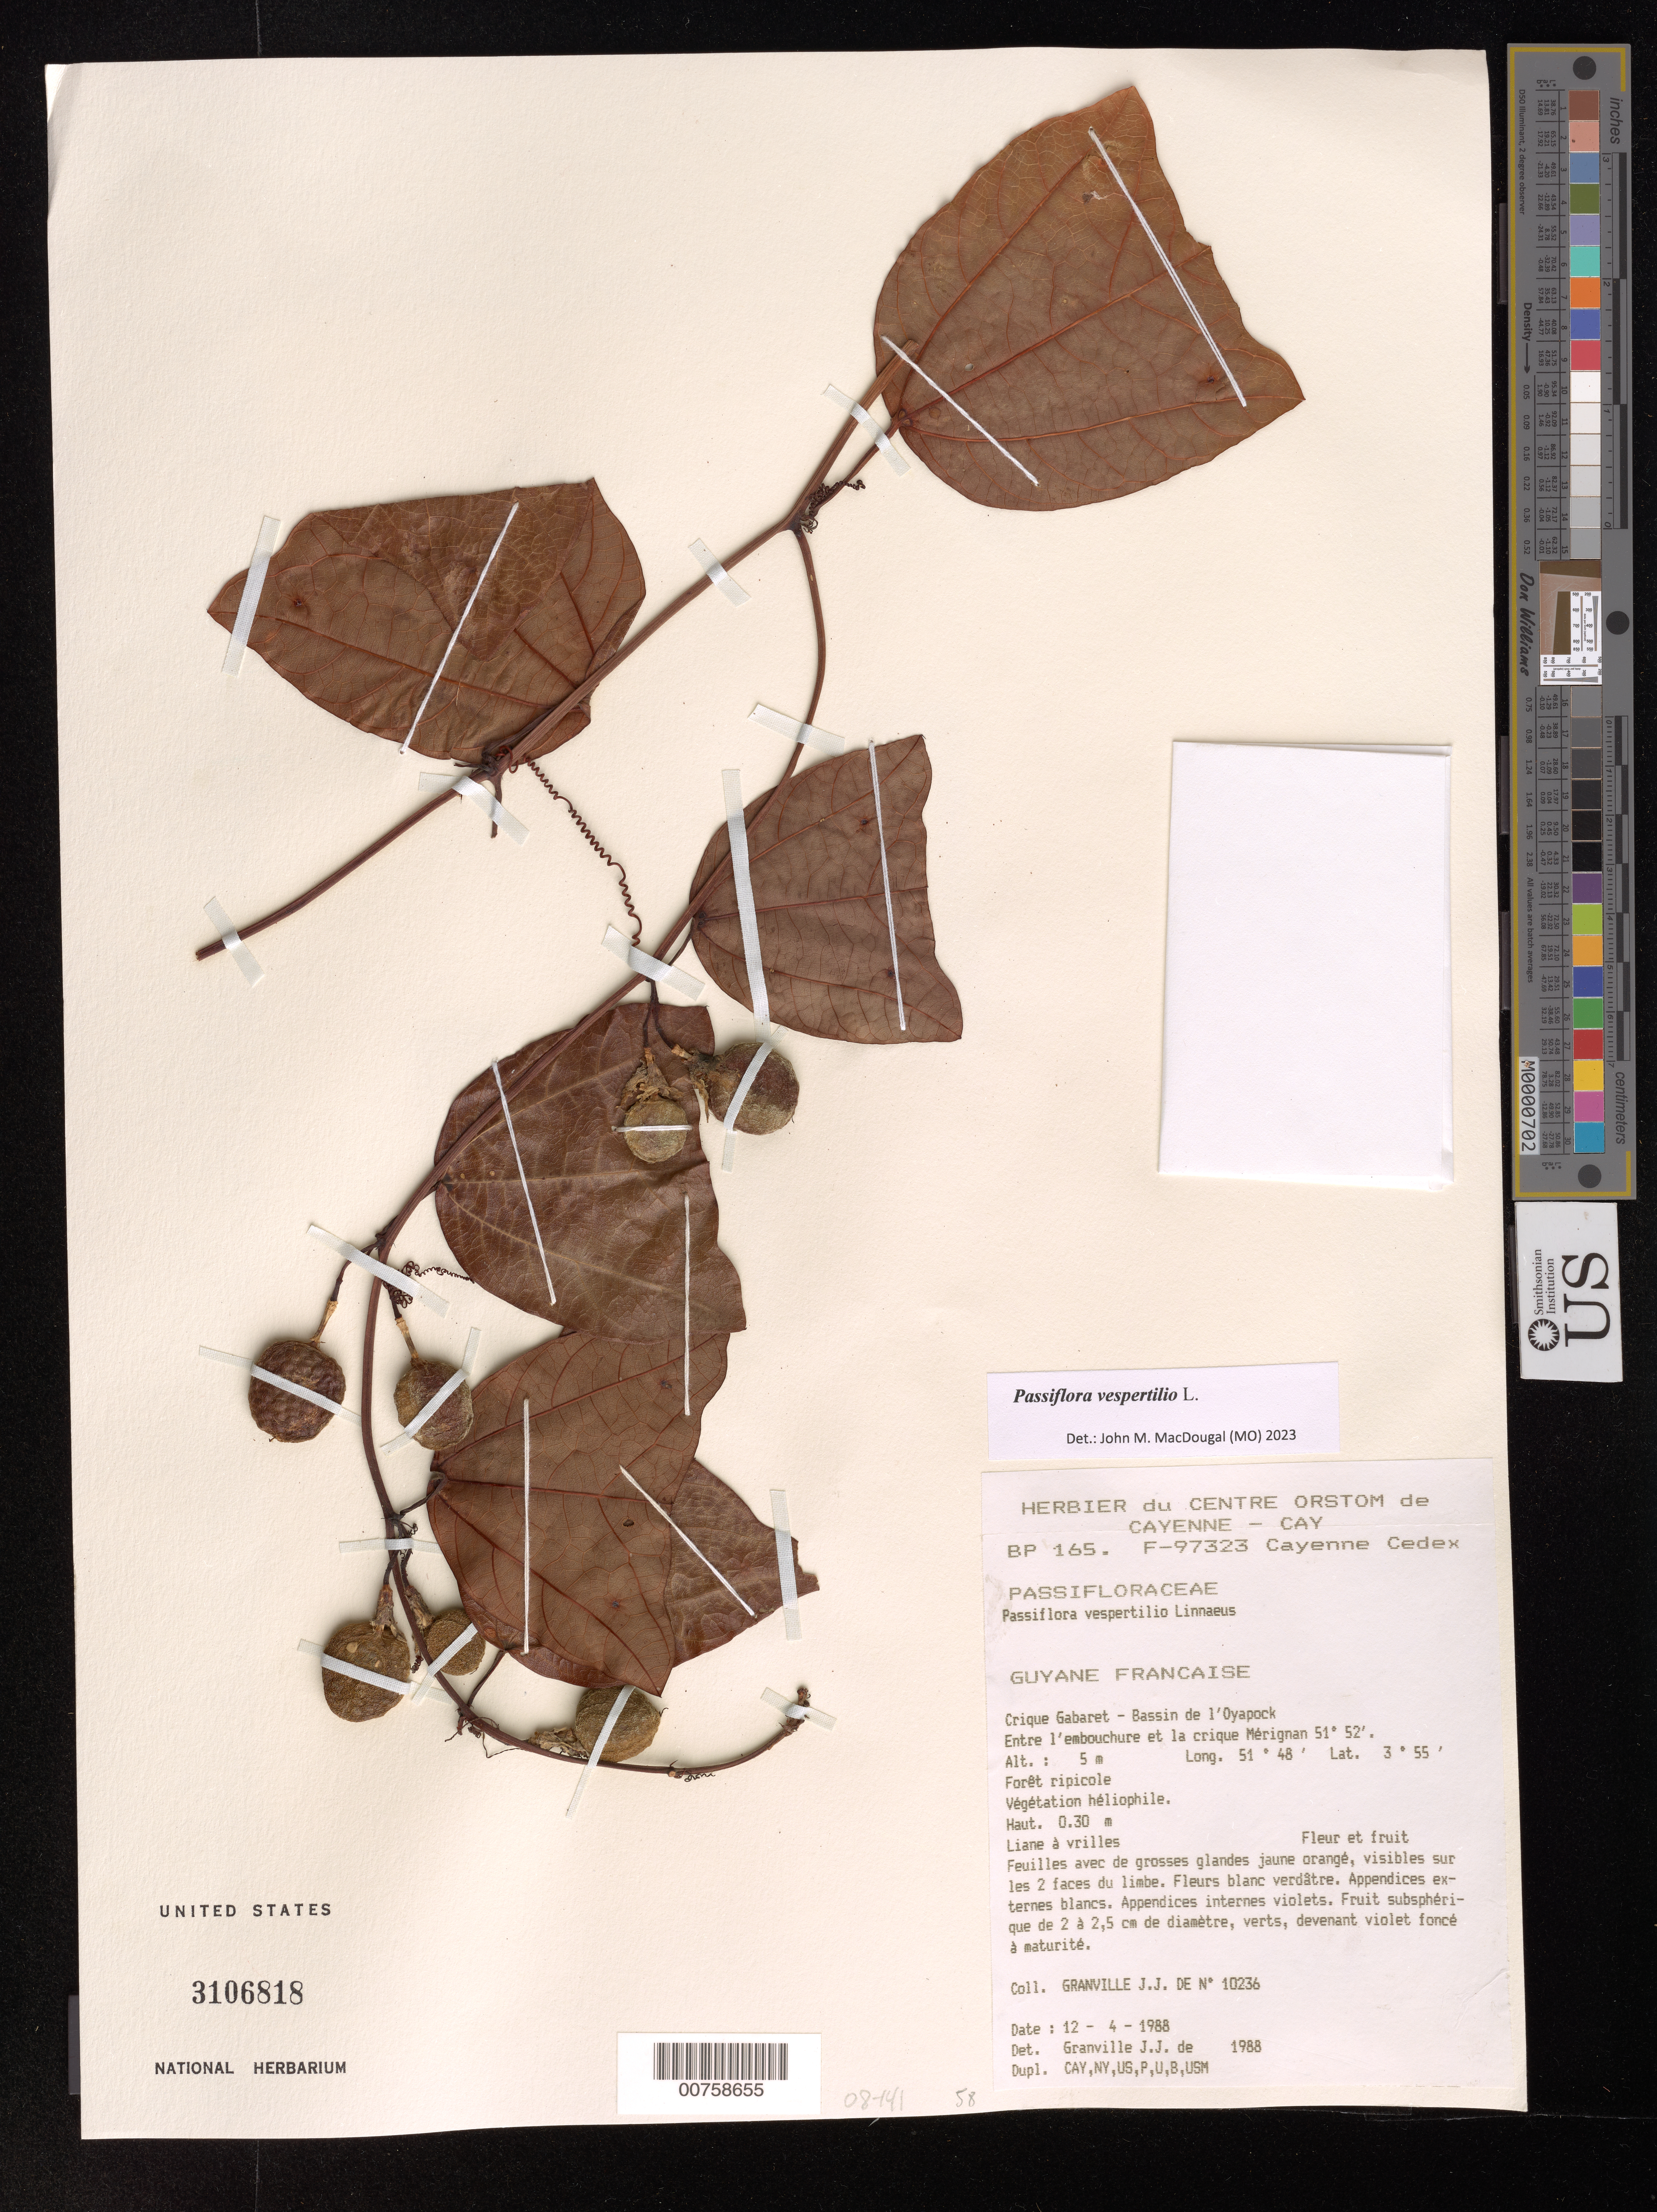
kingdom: Plantae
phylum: Tracheophyta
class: Magnoliopsida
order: Malpighiales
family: Passifloraceae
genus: Passiflora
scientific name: Passiflora vespertilio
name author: L.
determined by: Granville, J. J. de, (CAY), Institut de Recherche pour le Developpement (IRD) (FRENCH GUIANA)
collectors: J.-J. de Granville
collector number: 10236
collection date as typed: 12-Apr-88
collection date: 1988-04-12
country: French Guiana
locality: Crique Gabaret, Bassin de l'Oyapock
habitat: Vegetation heliophile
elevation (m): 5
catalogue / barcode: US 3106818